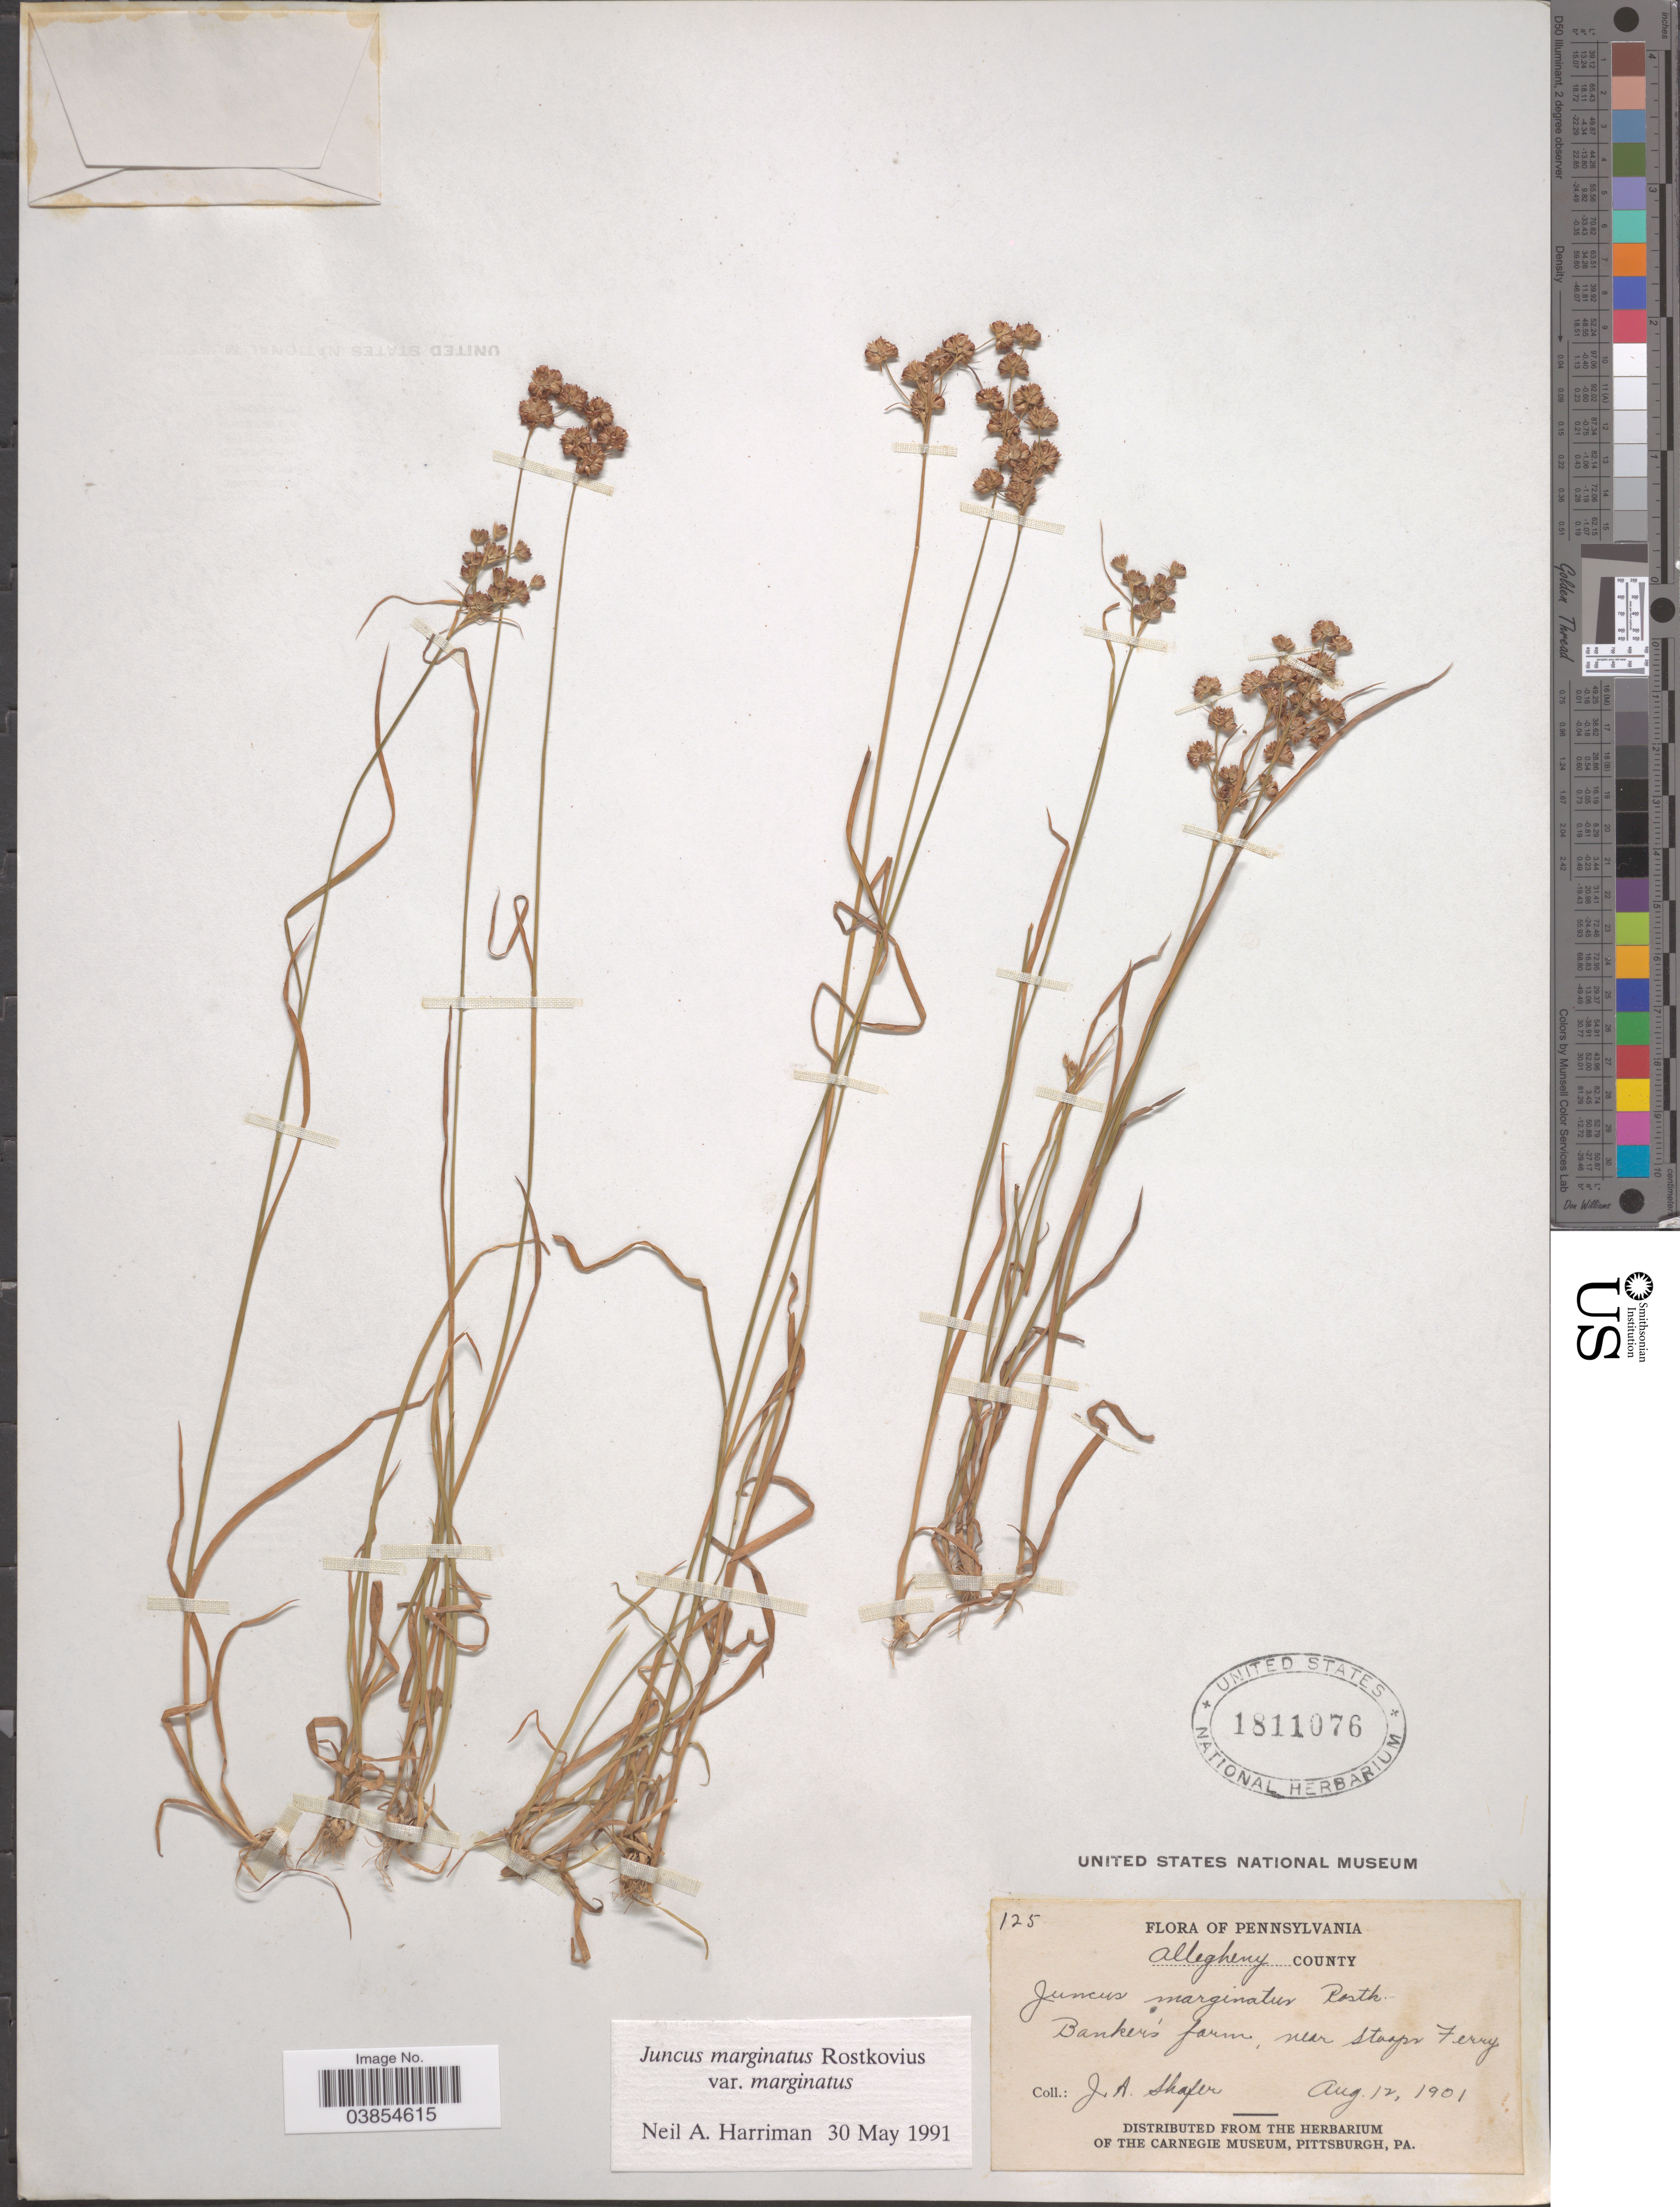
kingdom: Plantae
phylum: Tracheophyta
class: Liliopsida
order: Poales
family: Juncaceae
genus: Juncus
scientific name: Juncus marginatus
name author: Rostk.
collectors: J. A. Shafer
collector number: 125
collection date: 1901-08-12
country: United States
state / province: Pennsylvania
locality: Allegheny County. Banker's farm, near Stoops Ferry.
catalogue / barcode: US 1811076